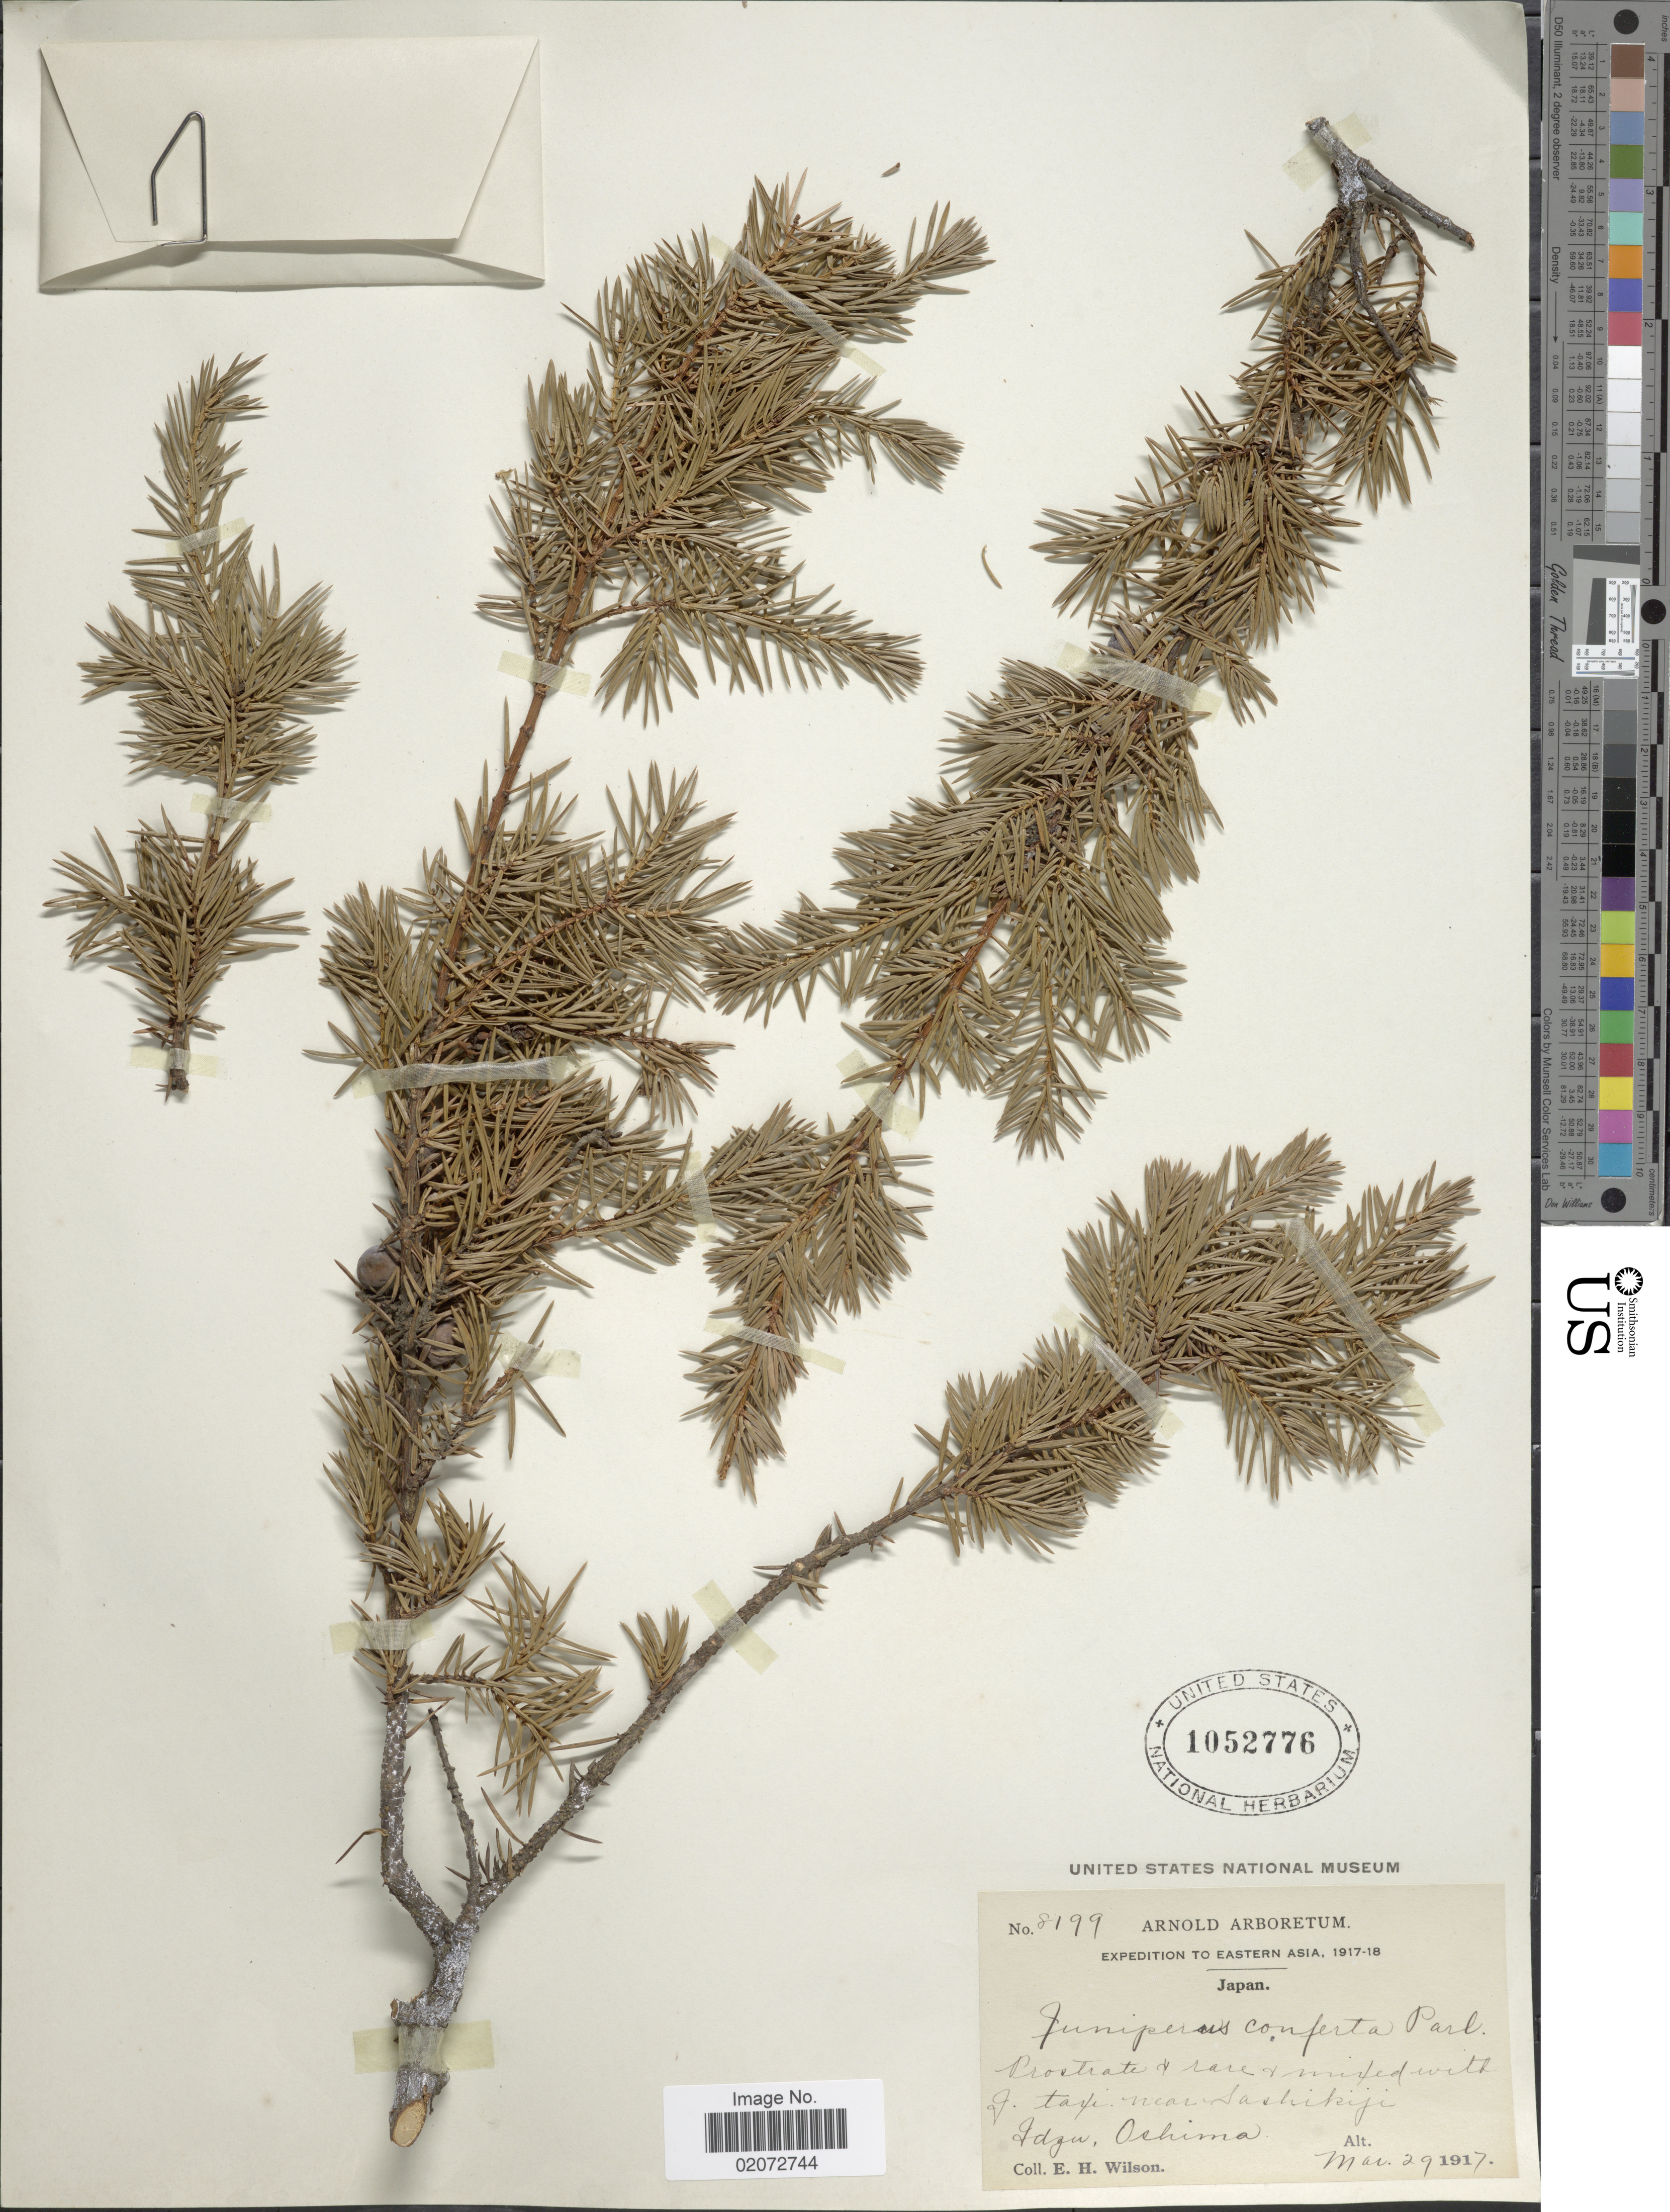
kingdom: Plantae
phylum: Tracheophyta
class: Pinopsida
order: Pinales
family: Cupressaceae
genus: Juniperus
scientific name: Juniperus conferta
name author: Parl.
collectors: E. Wilson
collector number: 8199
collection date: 1917-03-29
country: Japan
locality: Eastern Asia, near Sashikiji, Idzu, Oshima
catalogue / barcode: US 1052776